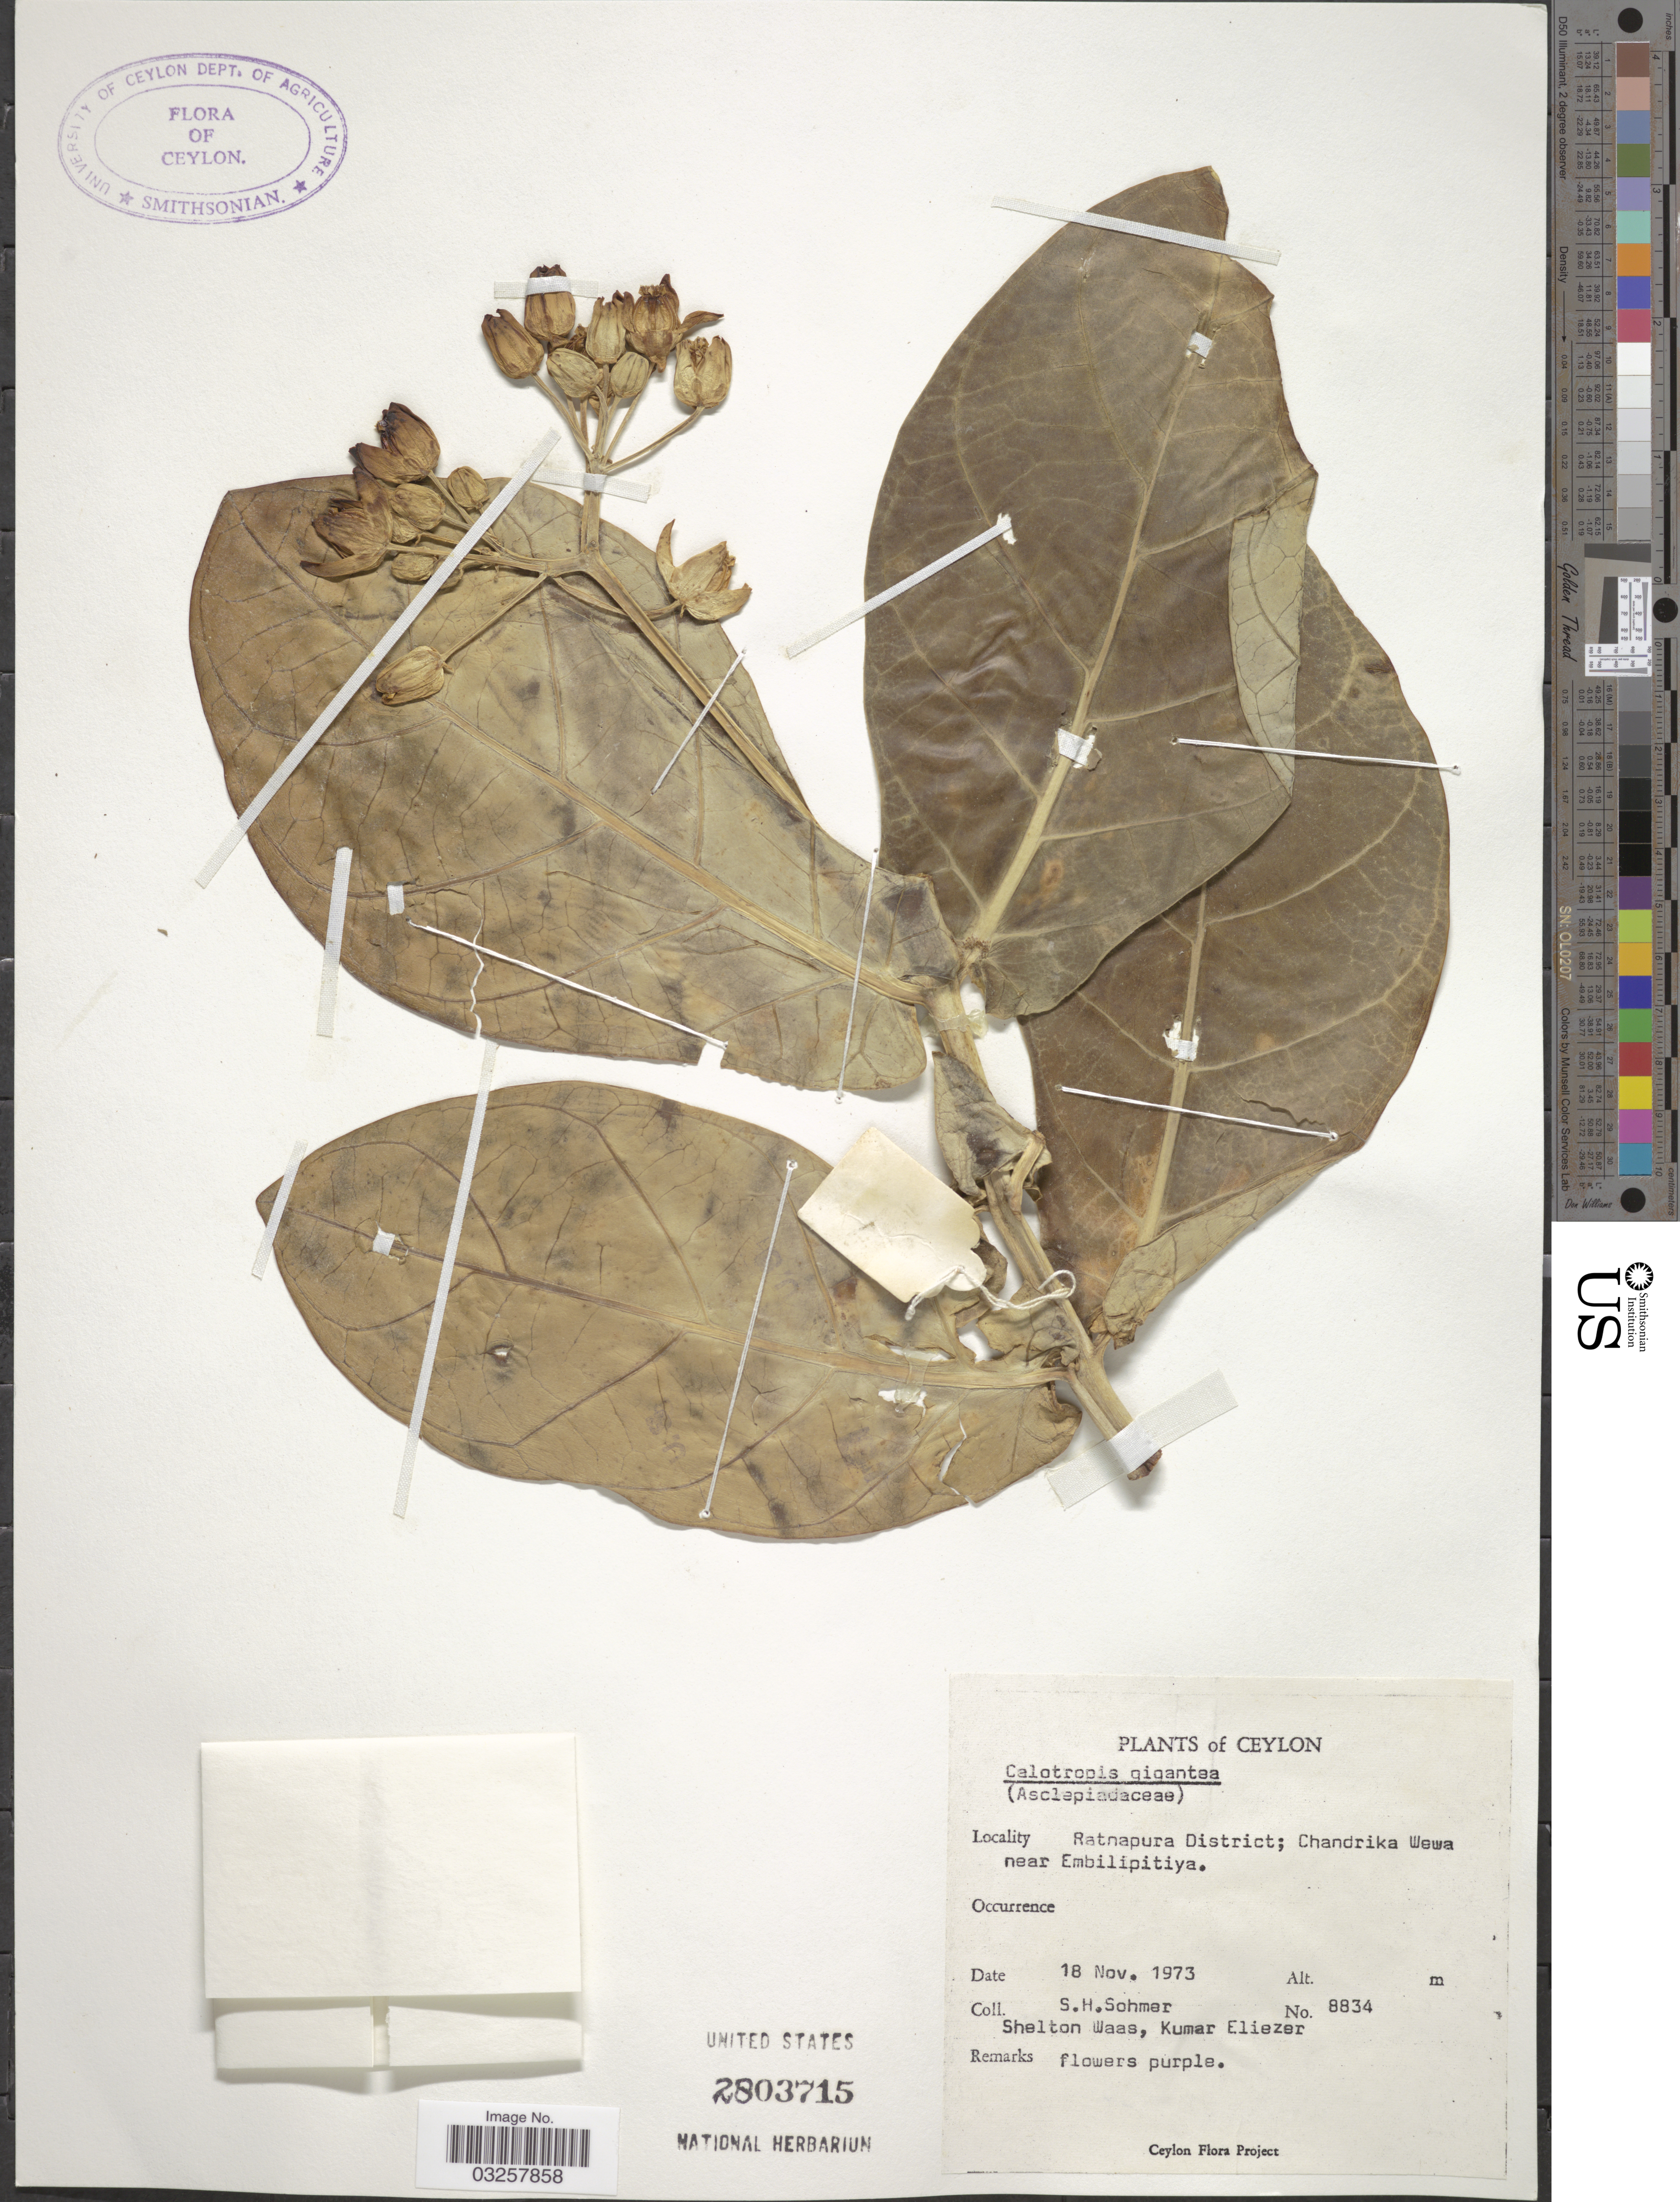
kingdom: Plantae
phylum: Tracheophyta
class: Magnoliopsida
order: Gentianales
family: Apocynaceae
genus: Calotropis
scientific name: Calotropis gigantea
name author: (L.) W.T. Aiton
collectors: S. H. Sohmer, S. Waas & K. Eliezer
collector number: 8834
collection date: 1973-11-18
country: Sri Lanka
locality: Ceylon. Ratnapura District; Chandrika Wewa near Embilipitiya.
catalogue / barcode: US 2803715